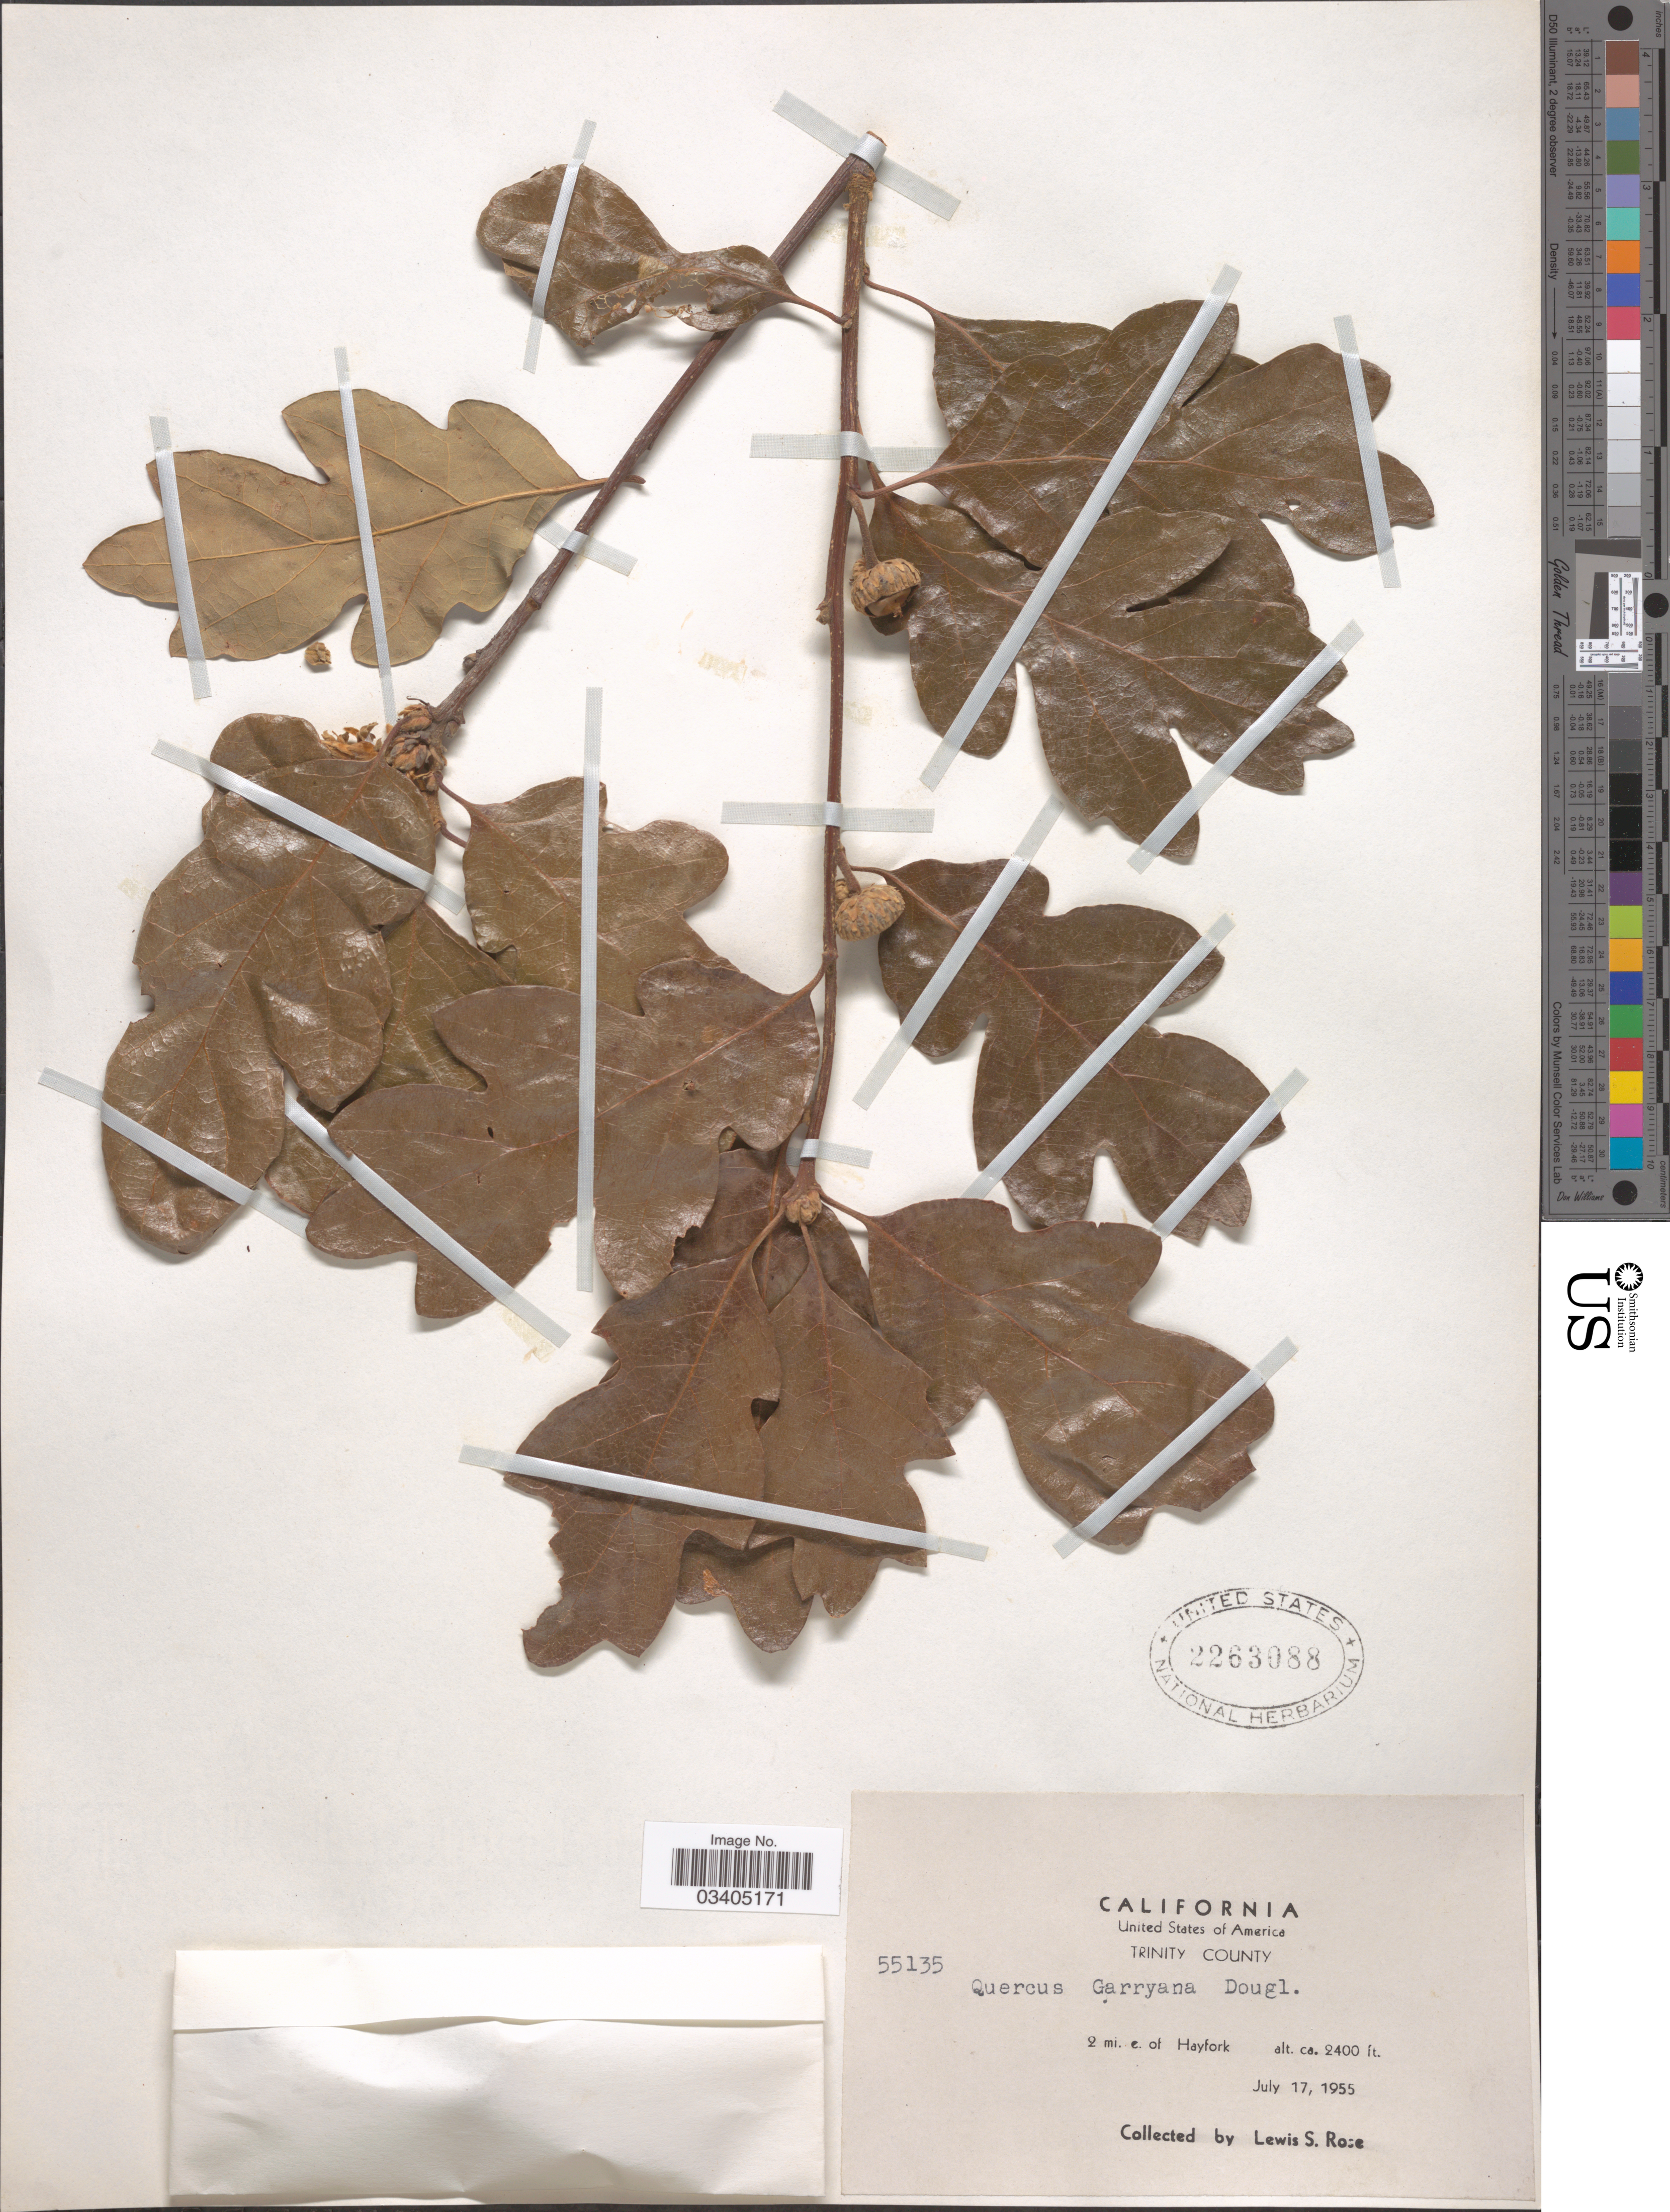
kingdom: Plantae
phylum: Tracheophyta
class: Magnoliopsida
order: Fagales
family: Fagaceae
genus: Quercus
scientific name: Quercus garryana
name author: Douglas ex Hook.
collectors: L. S. Rose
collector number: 55135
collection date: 1955-07-17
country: United States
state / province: California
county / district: Trinity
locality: Trinity County. 2 mi. e. of Hayfork.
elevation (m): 732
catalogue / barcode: US 2263088